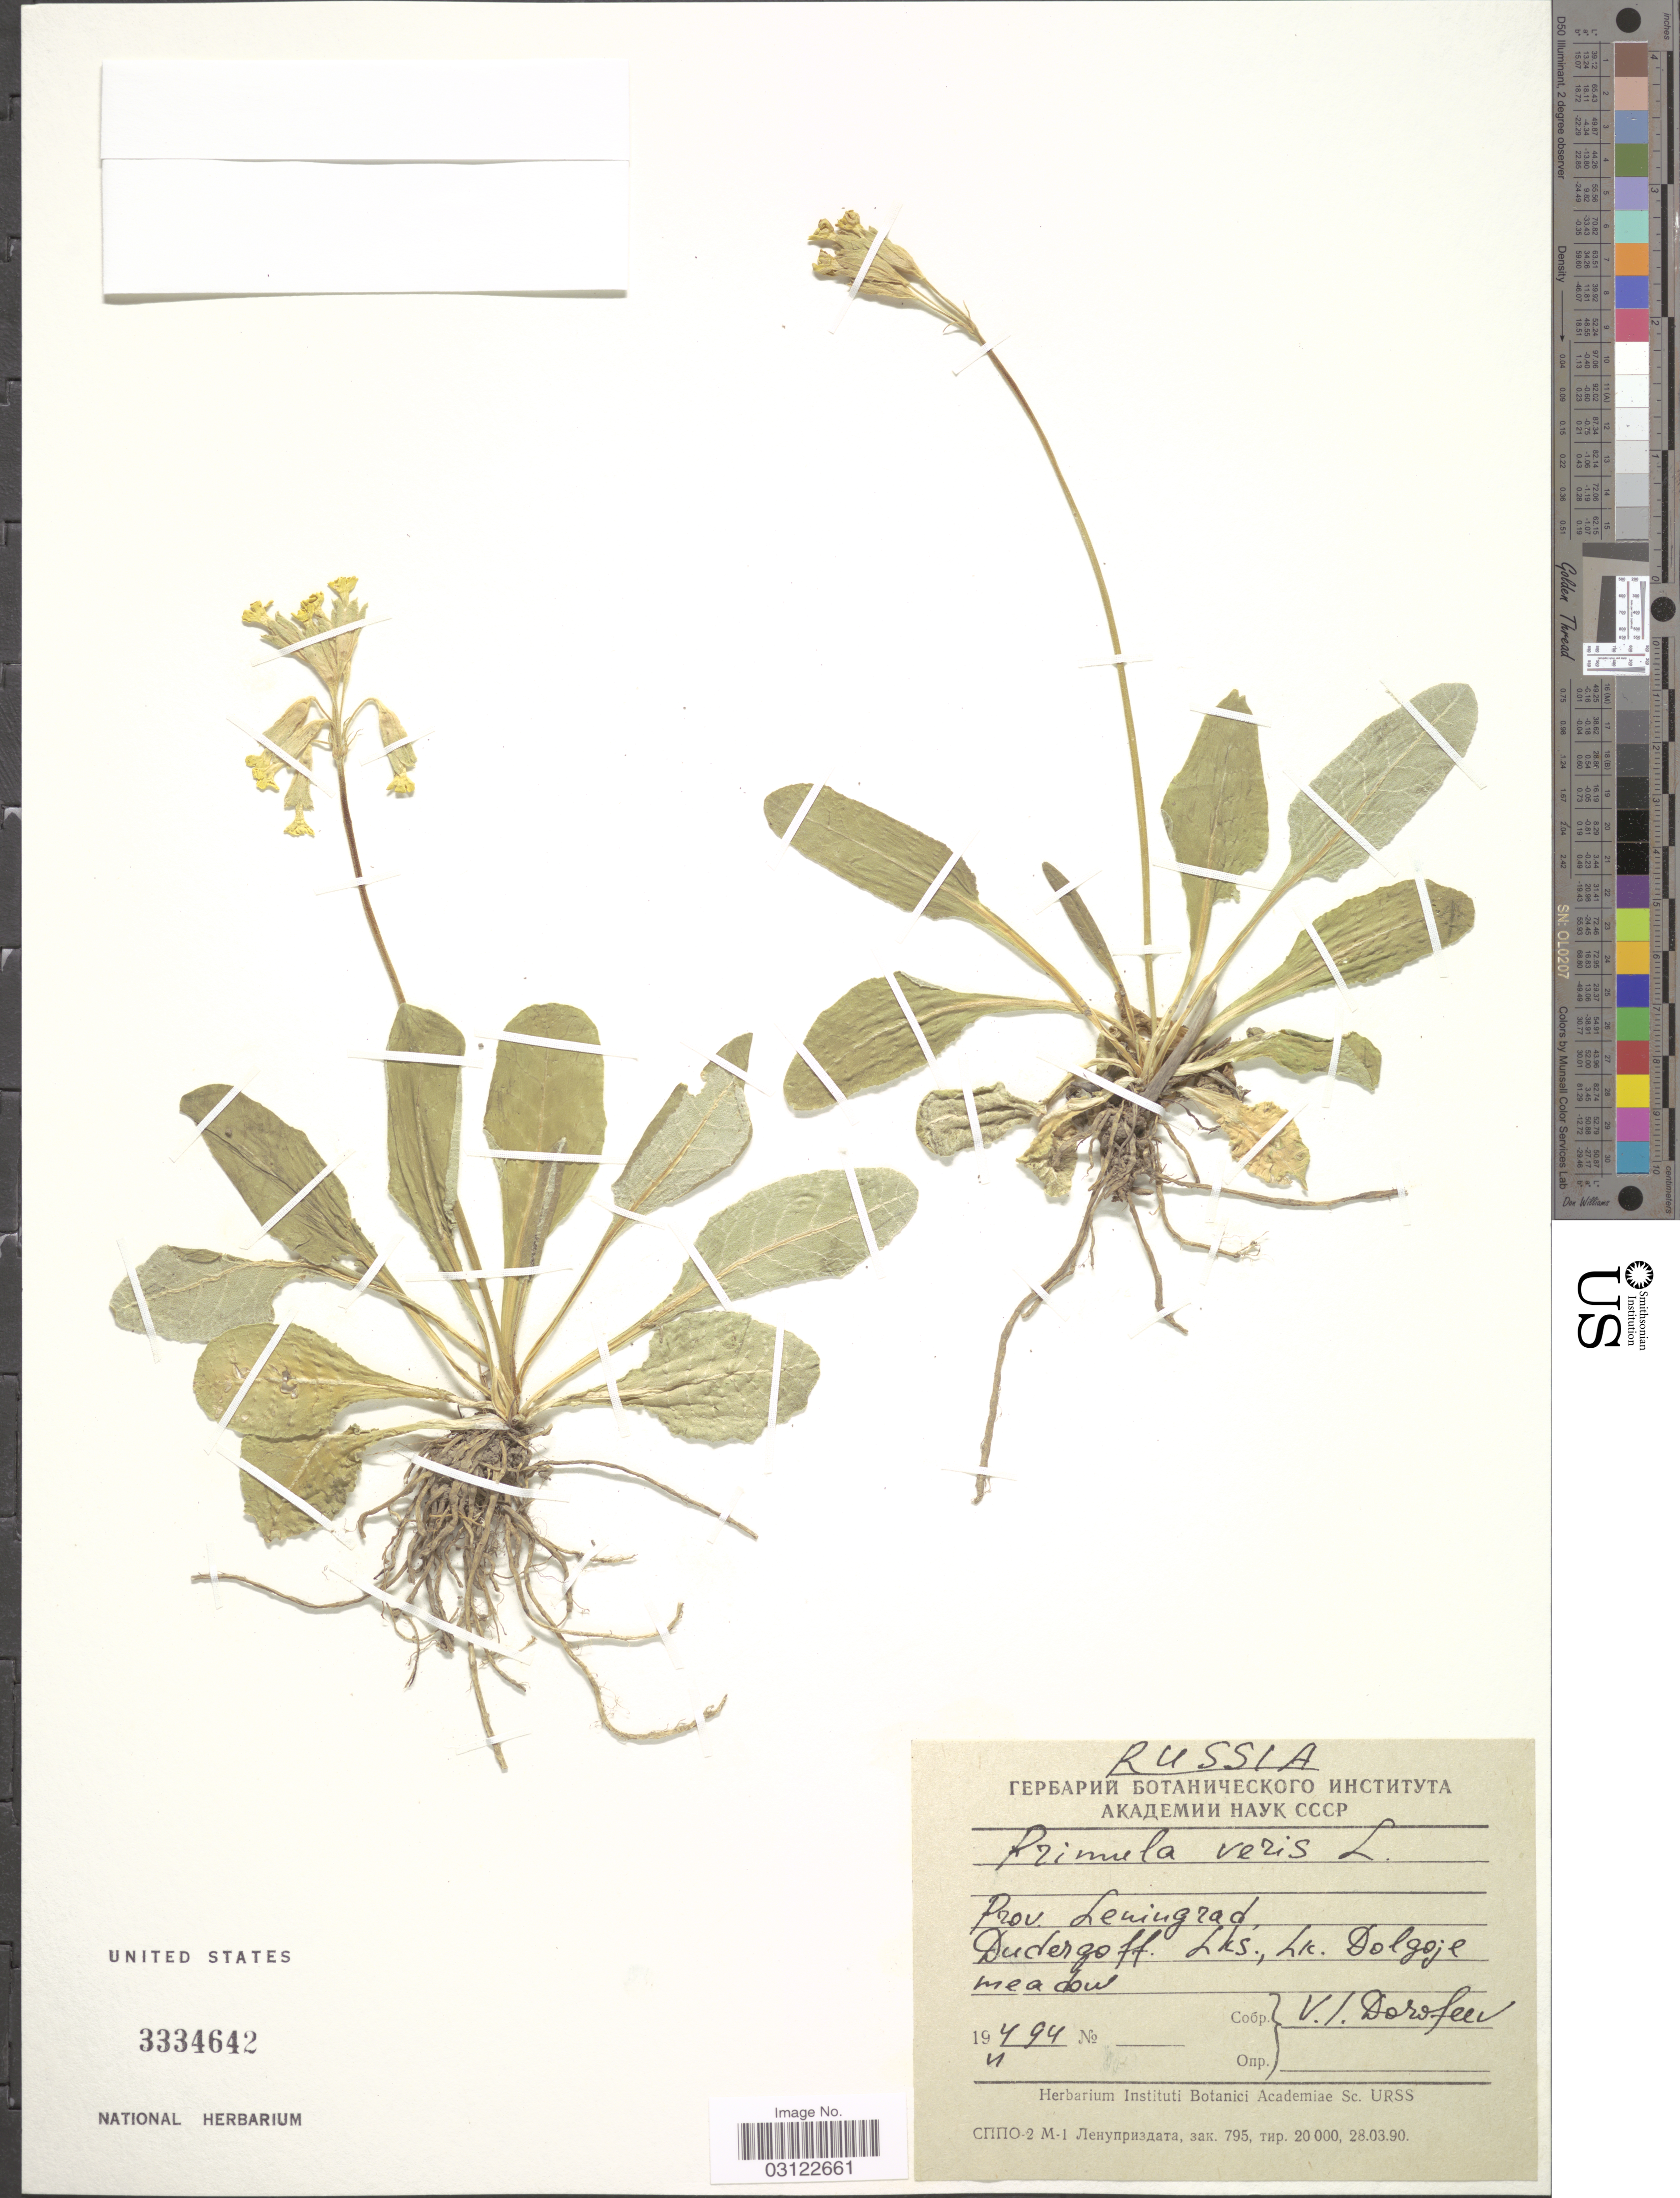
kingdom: Plantae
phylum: Tracheophyta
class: Magnoliopsida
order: Ericales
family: Primulaceae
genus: Primula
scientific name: Primula veris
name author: L.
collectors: V. Dorofeev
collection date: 1994-06-04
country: Russian Federation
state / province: Leningrad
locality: Prov. Leningrad. Dudergoff. Lks. Lk. Dolgoje meadow.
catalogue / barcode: US 3334642